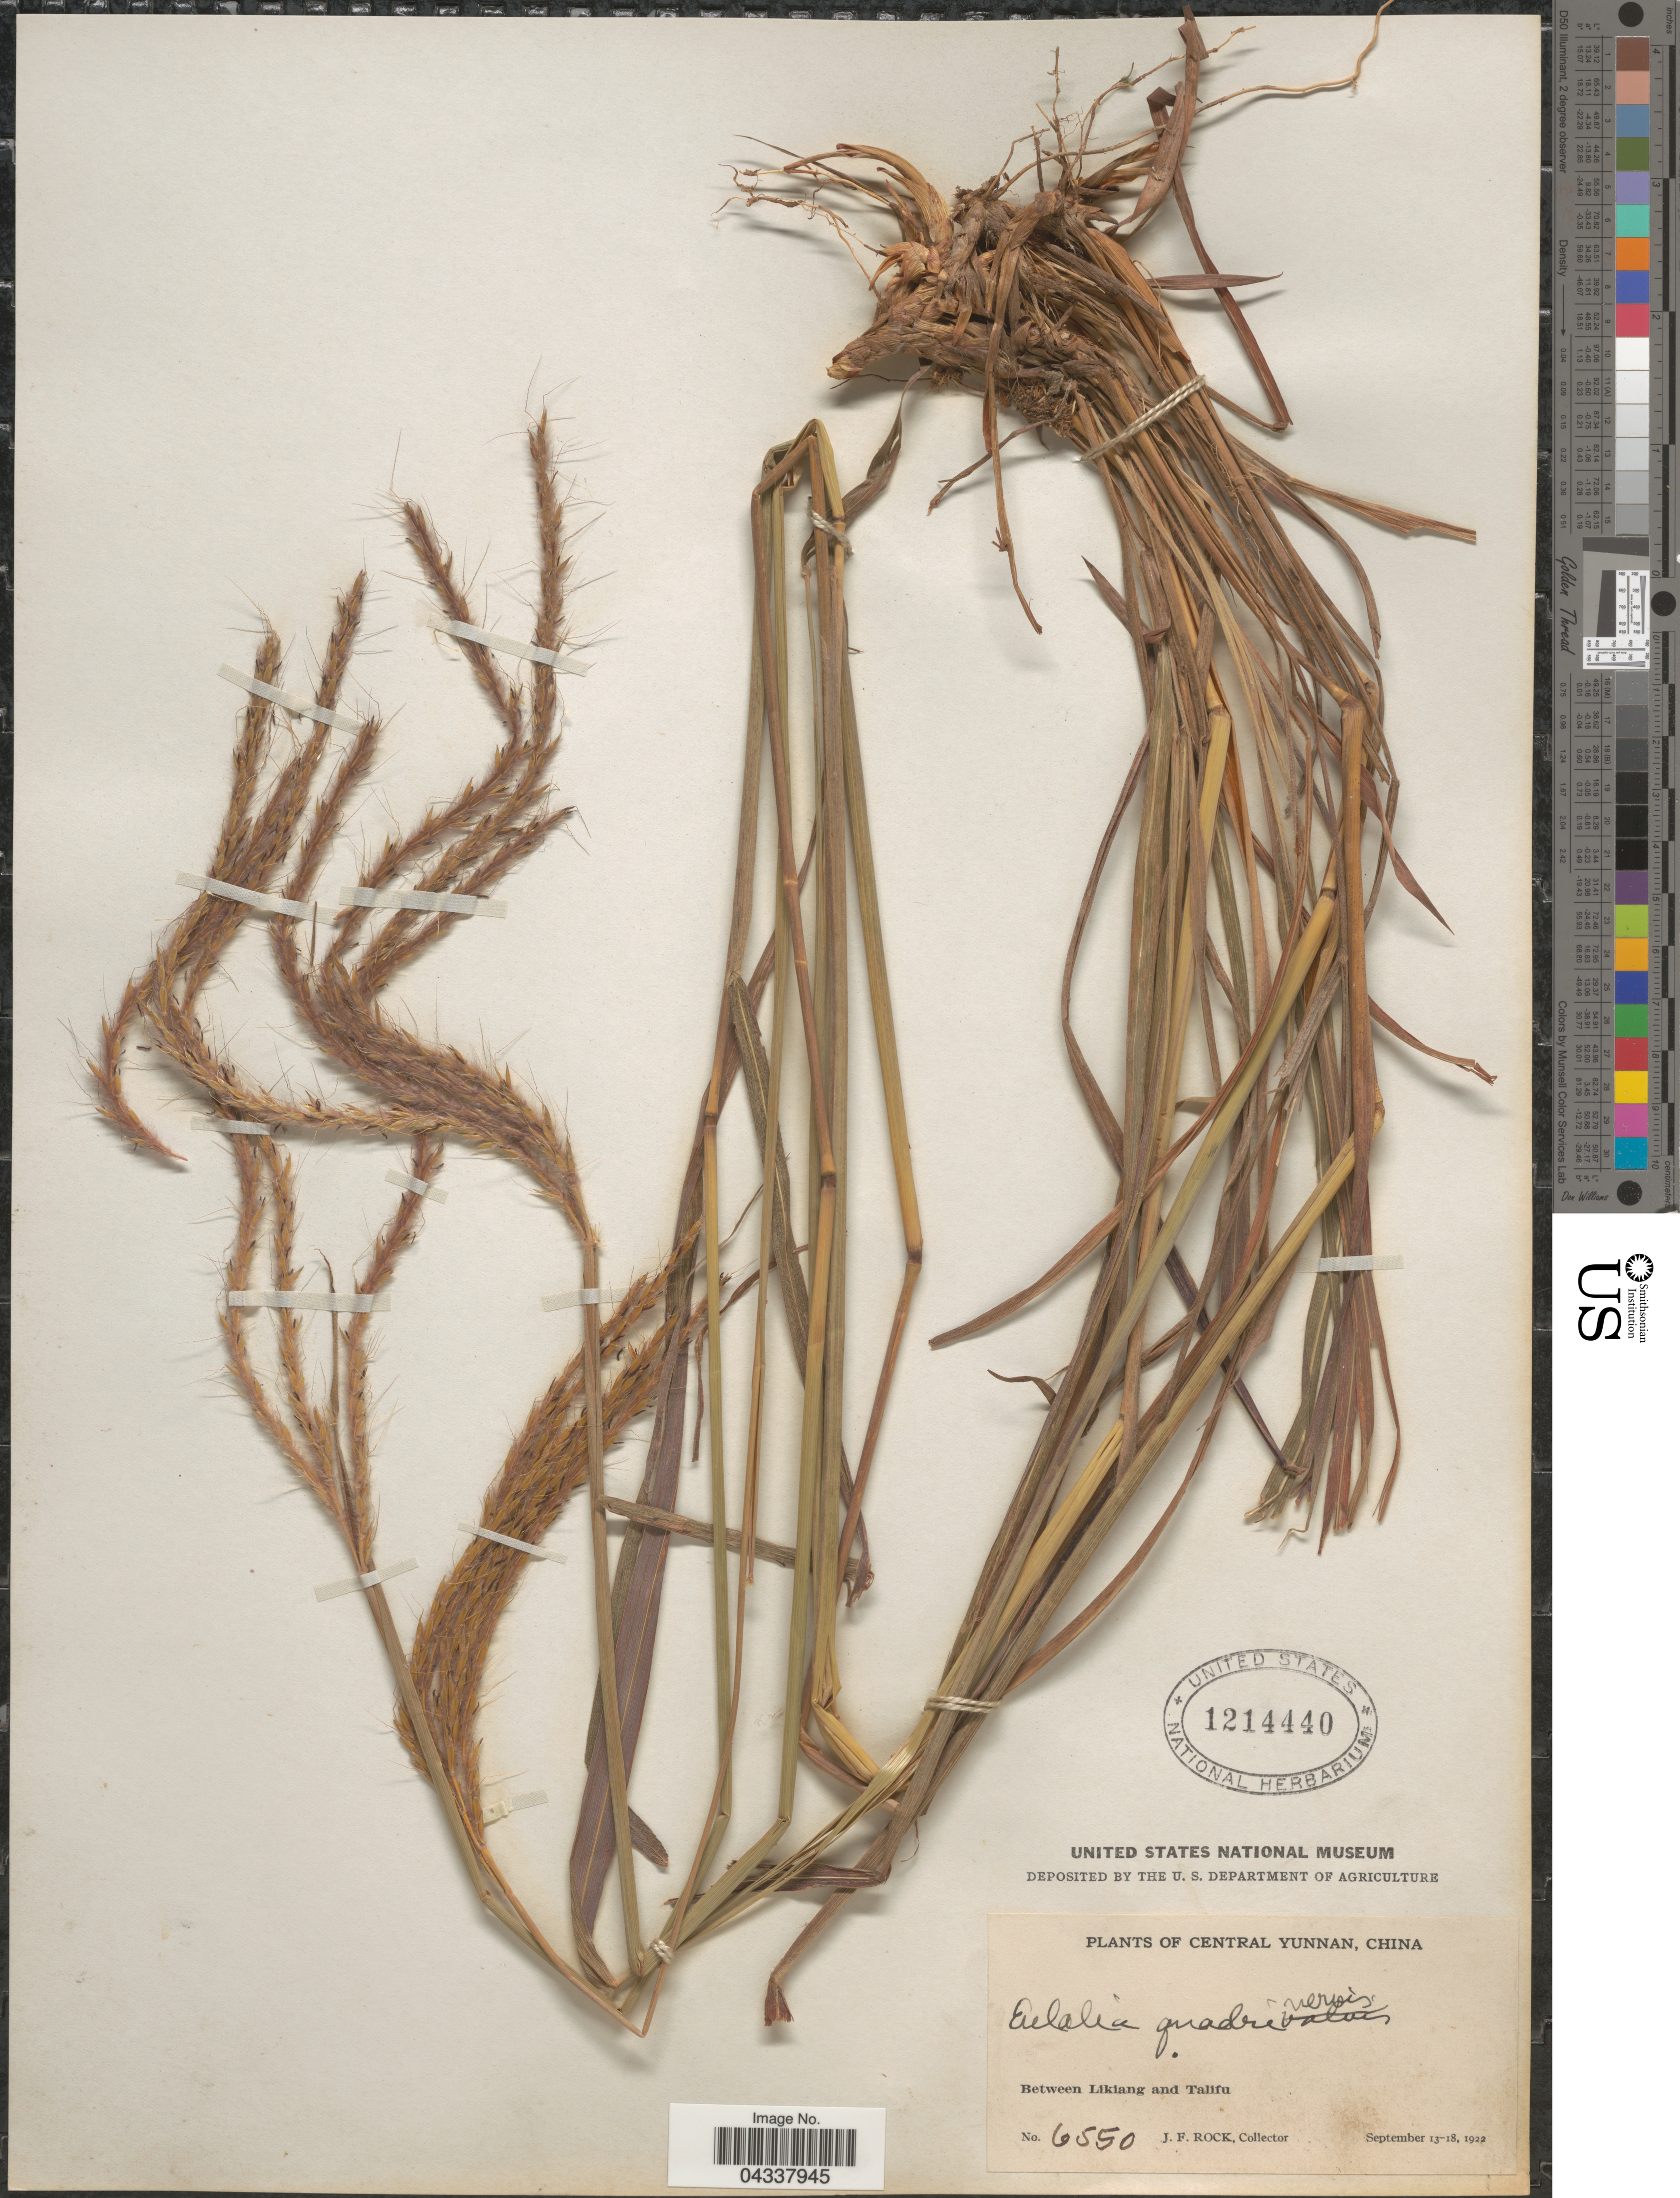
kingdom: Plantae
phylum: Tracheophyta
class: Liliopsida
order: Poales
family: Poaceae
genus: Pseudopogonatherum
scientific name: Pseudopogonatherum quadrinerve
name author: (Hack.) Ohwi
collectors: J. Rock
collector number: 6550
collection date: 1922-09-13/1922-09-18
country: China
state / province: Yunnan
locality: Central Yunnan. Between Likiang and Talifu.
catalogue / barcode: US 1214440